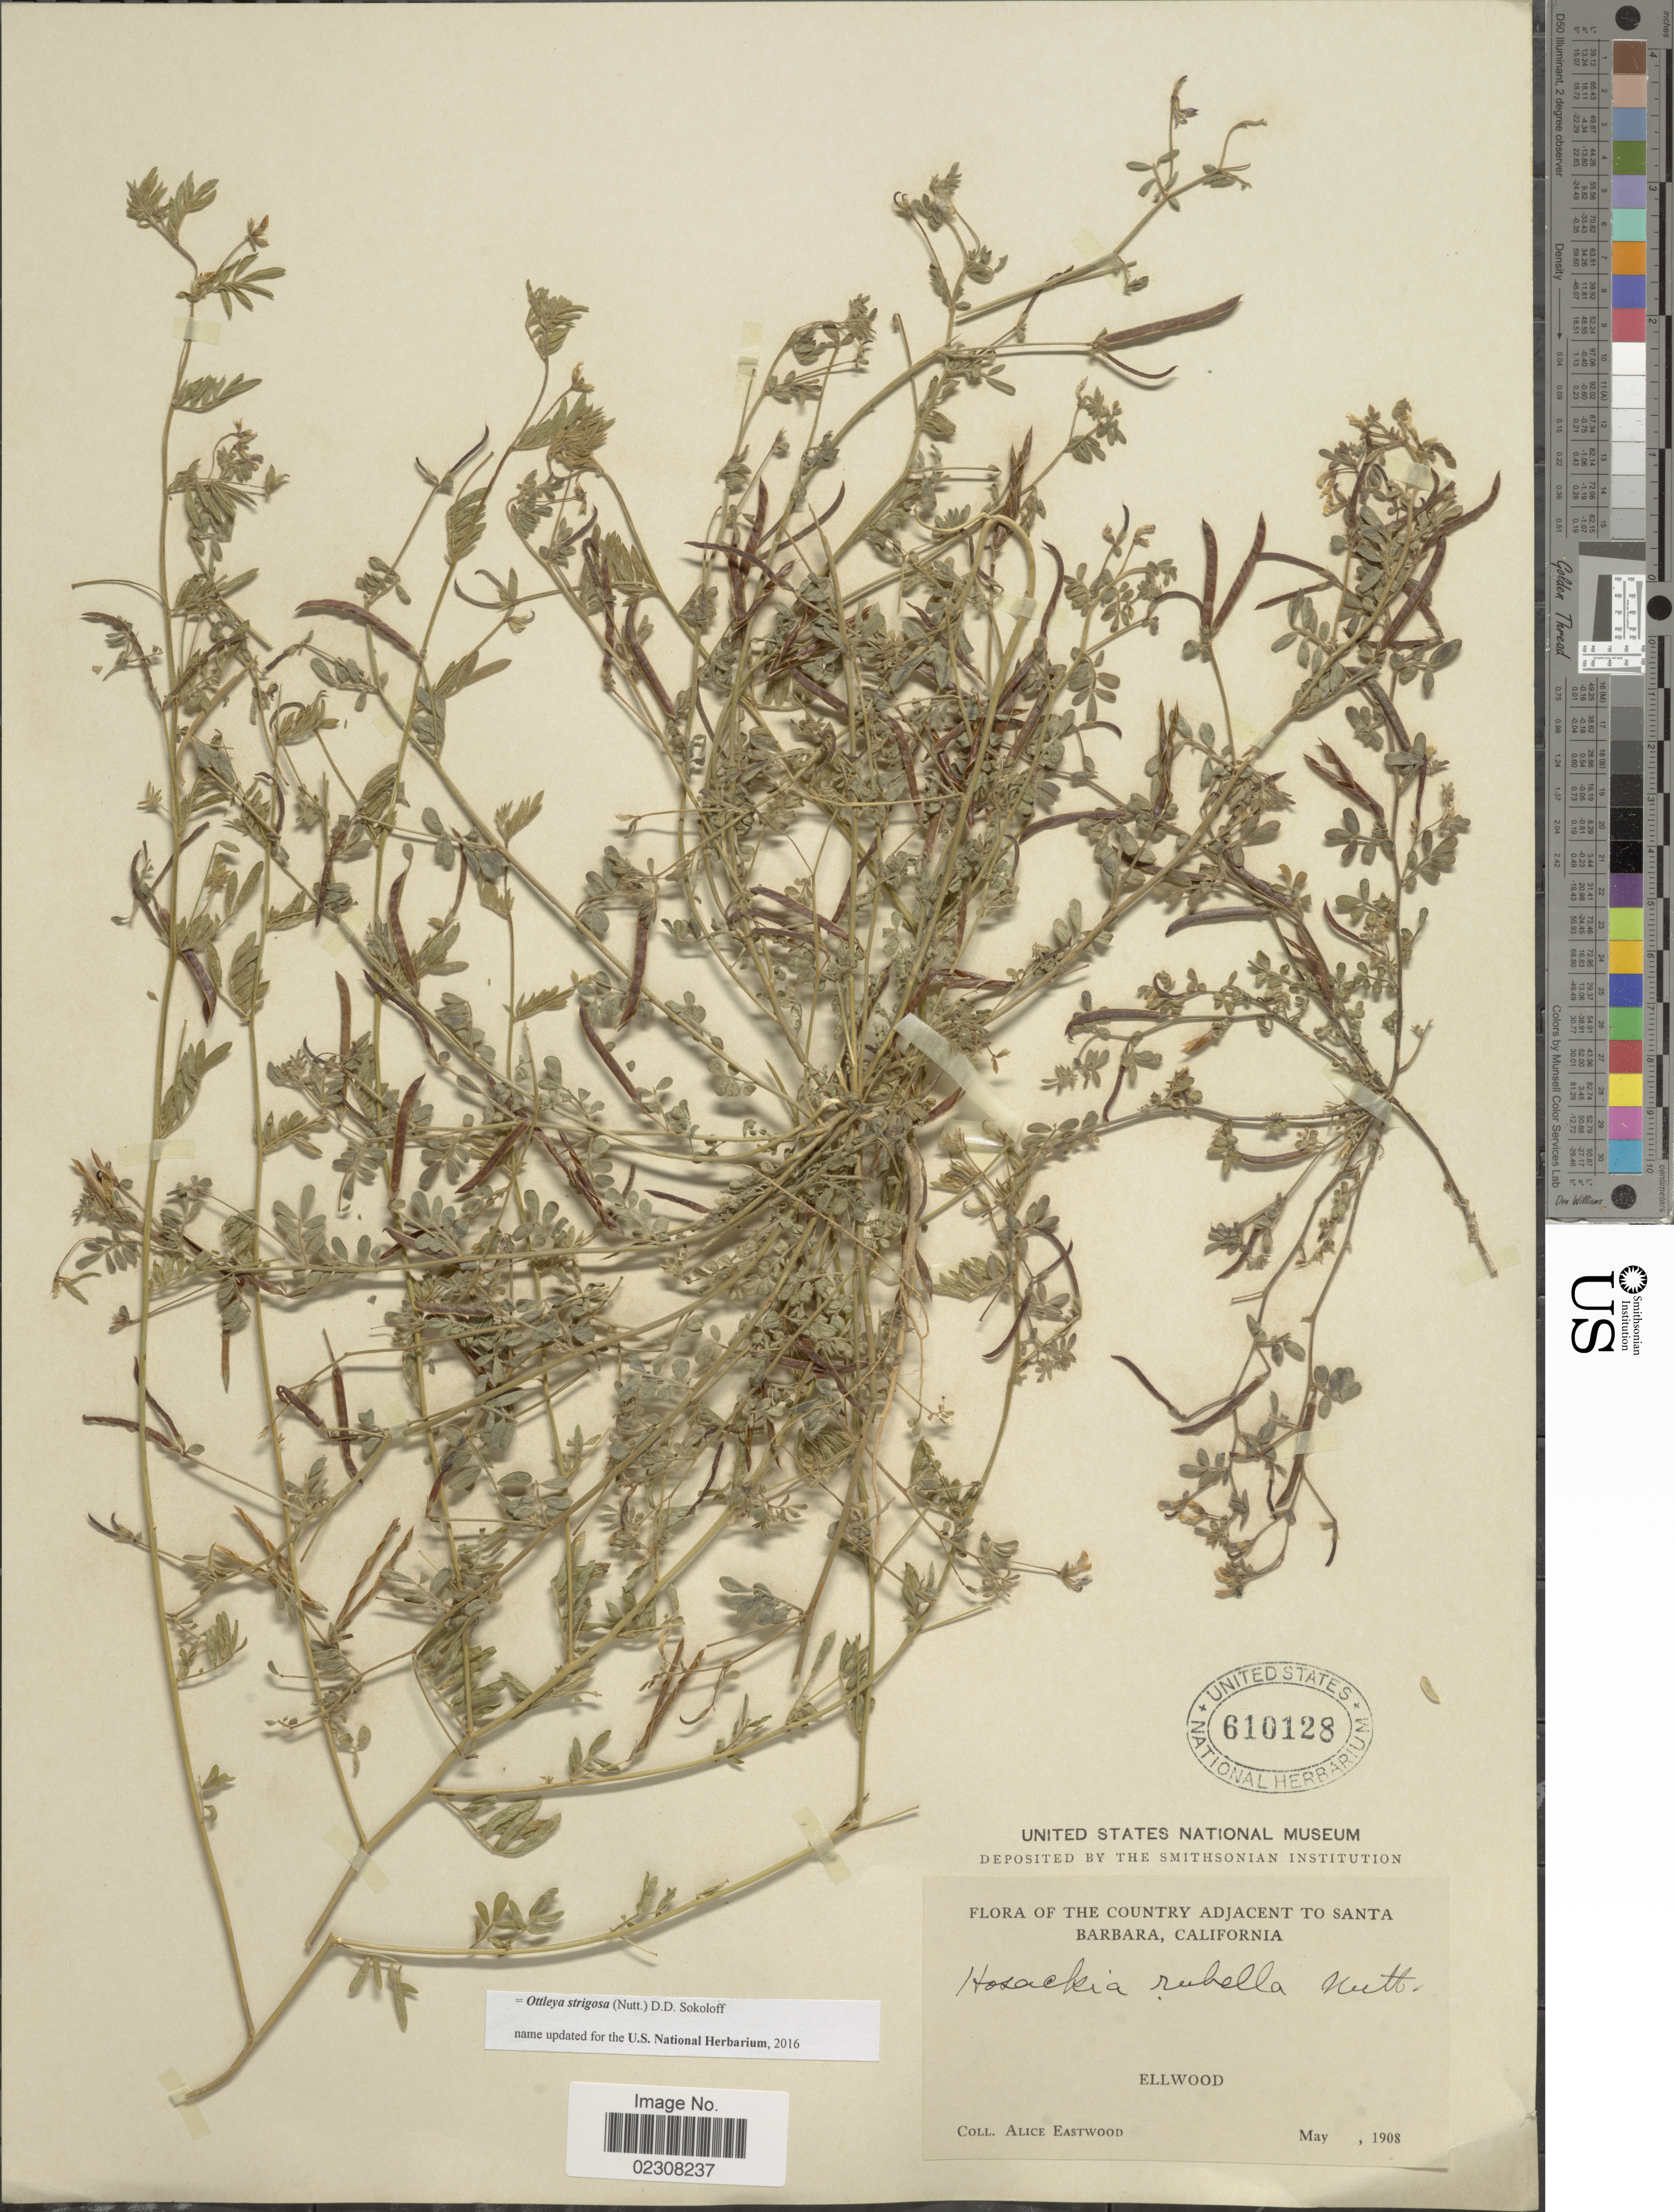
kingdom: Plantae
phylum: Tracheophyta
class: Magnoliopsida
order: Fabales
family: Fabaceae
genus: Ottleya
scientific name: Ottleya strigosa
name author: (Nutt.) D.D. Sokoloff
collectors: A. Eastwood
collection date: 1908-05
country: United States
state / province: California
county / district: Santa Barbara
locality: Country adjacent to Santa Barbara; Ellwood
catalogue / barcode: US 610128